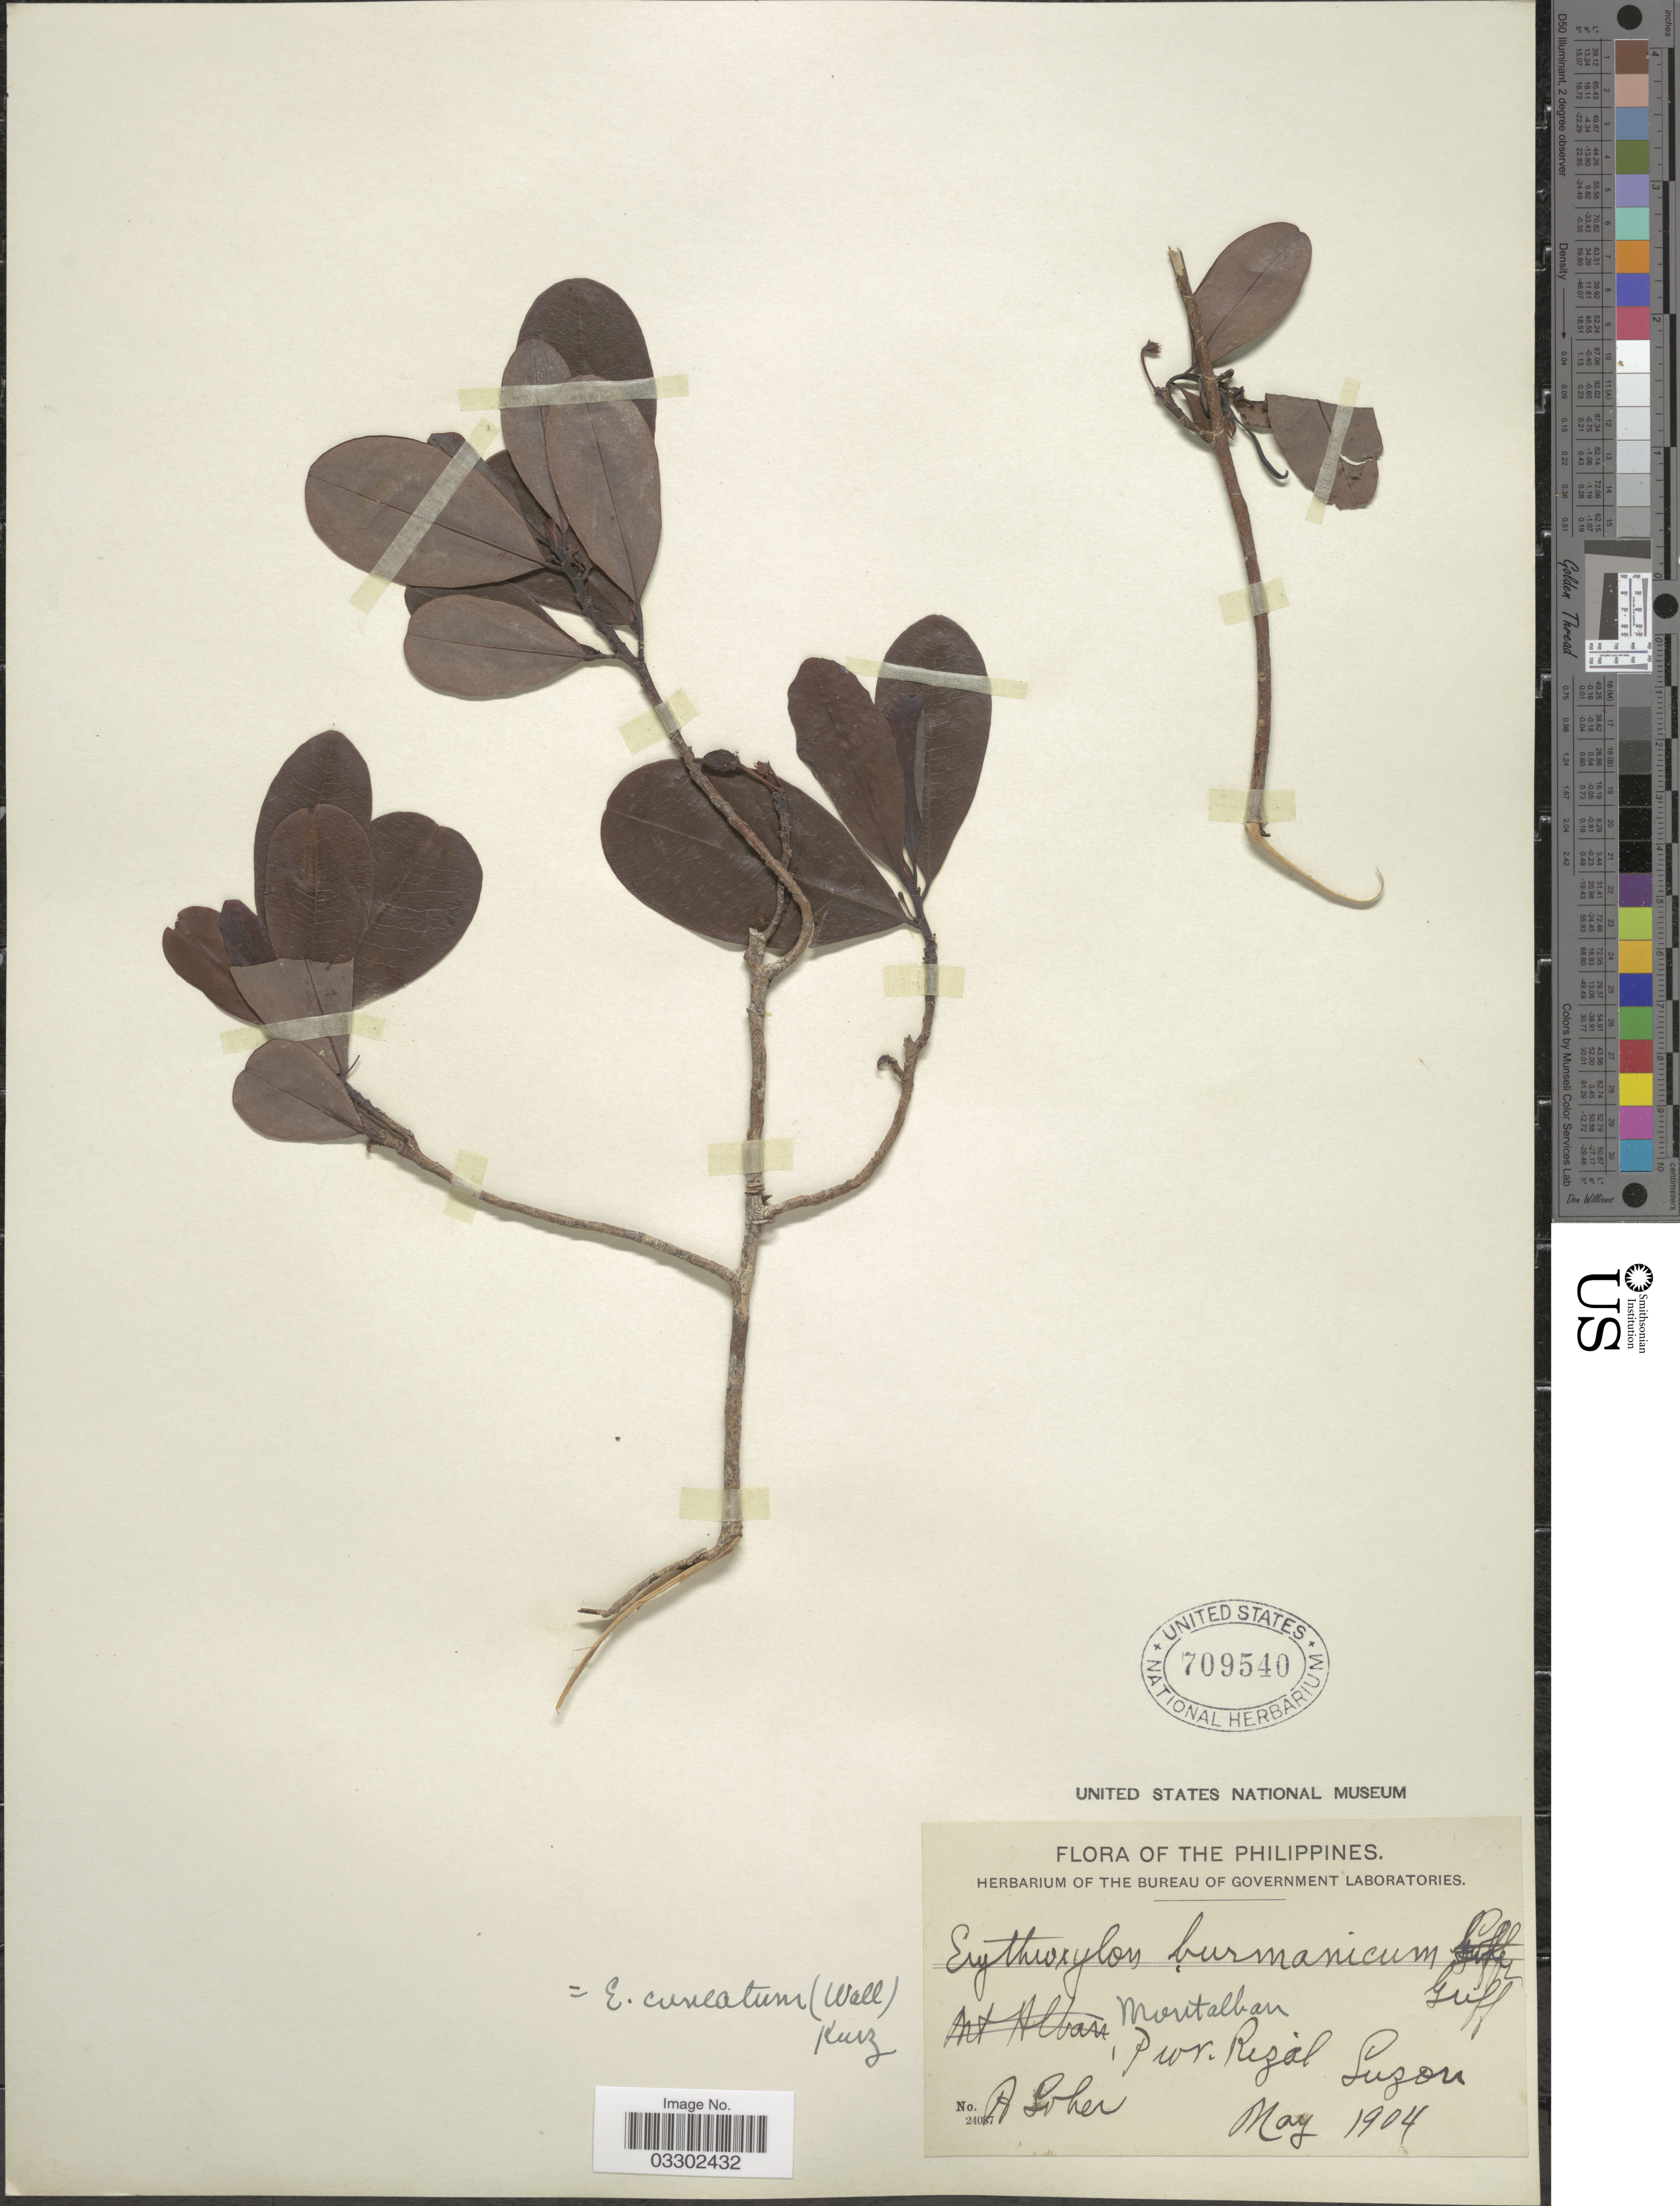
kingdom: Plantae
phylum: Tracheophyta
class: Magnoliopsida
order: Malpighiales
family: Erythroxylaceae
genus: Erythroxylum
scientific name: Erythroxylum cuneatum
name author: (Miq.) Kurz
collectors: A. Loher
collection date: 1904-05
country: Philippines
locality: Montalban, Prov. Rizal, Luzon.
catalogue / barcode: US 709540